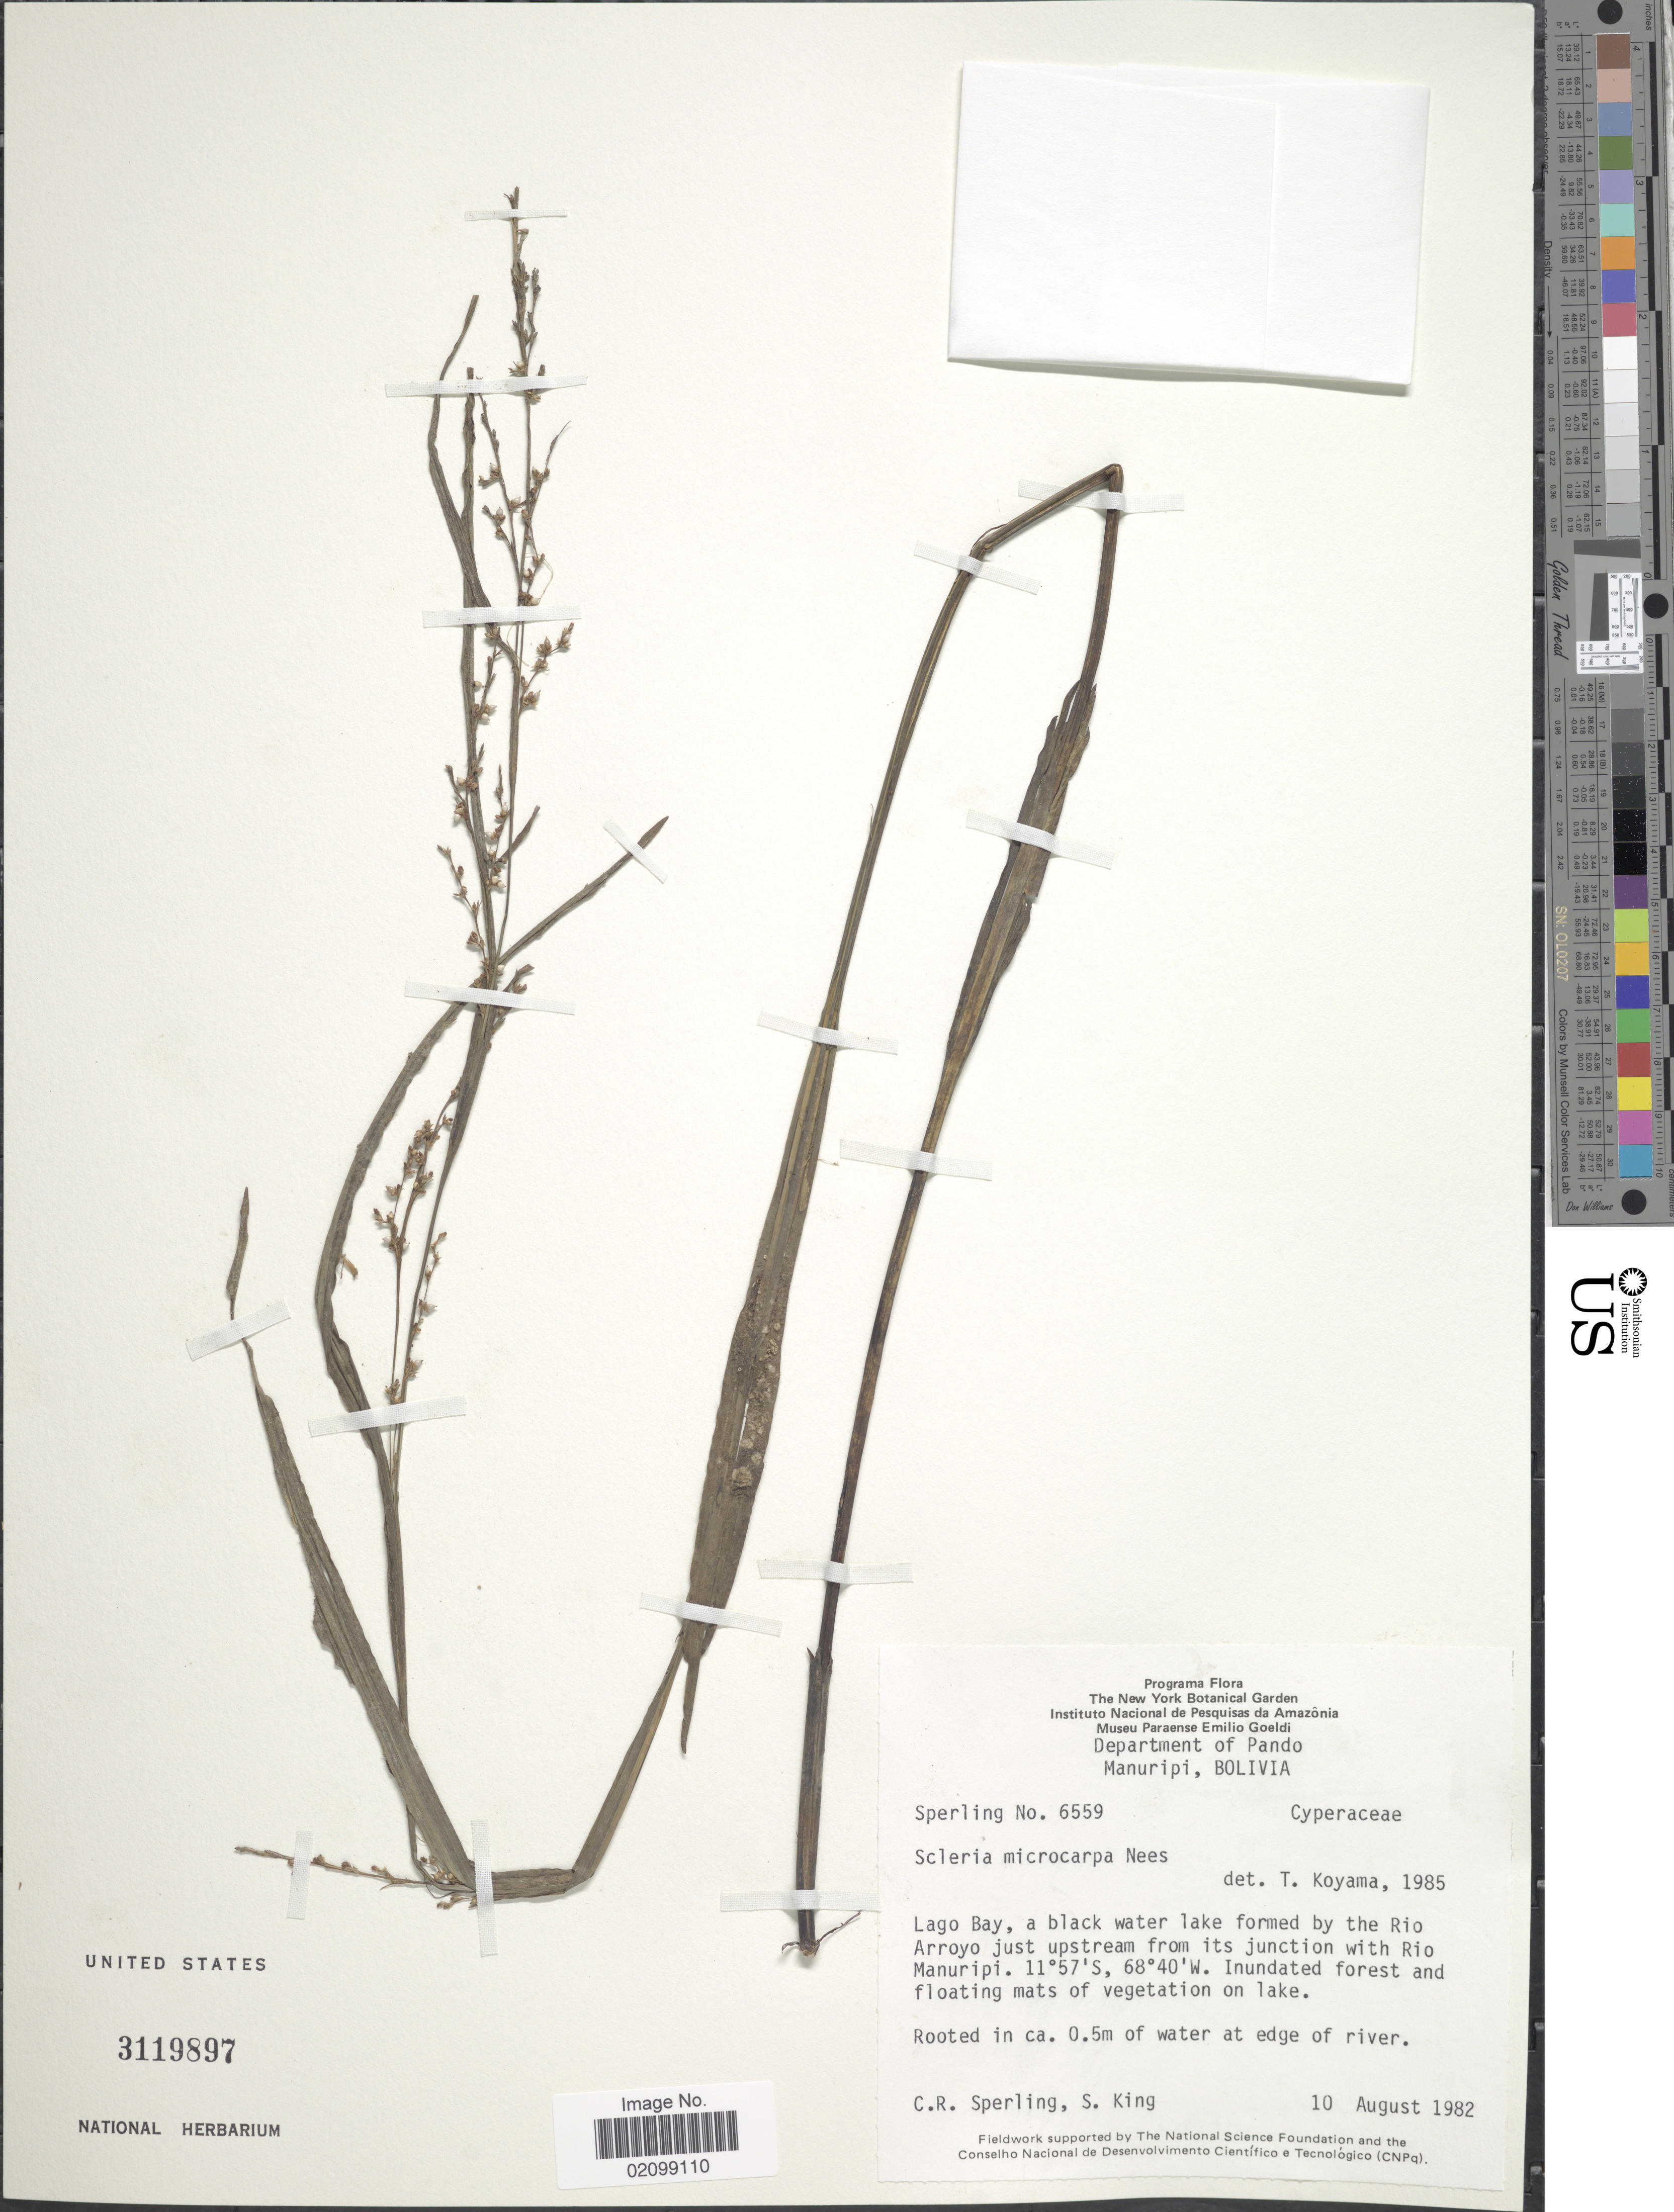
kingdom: Plantae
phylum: Tracheophyta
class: Liliopsida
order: Poales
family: Cyperaceae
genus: Scleria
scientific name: Scleria microcarpa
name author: Nees ex Kunth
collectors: C. R. Sperling & S. King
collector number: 6559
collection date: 1982-08-10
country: Bolivia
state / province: Pando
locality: Department of Pando, Manuripi, Bolivia. Lago Bay, a black water lake formed by the Rio Arroyo just upstream from its junction with Rio Manuripi. Rooted in ca. 0.5, of water at edge of river.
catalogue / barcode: US 3119897